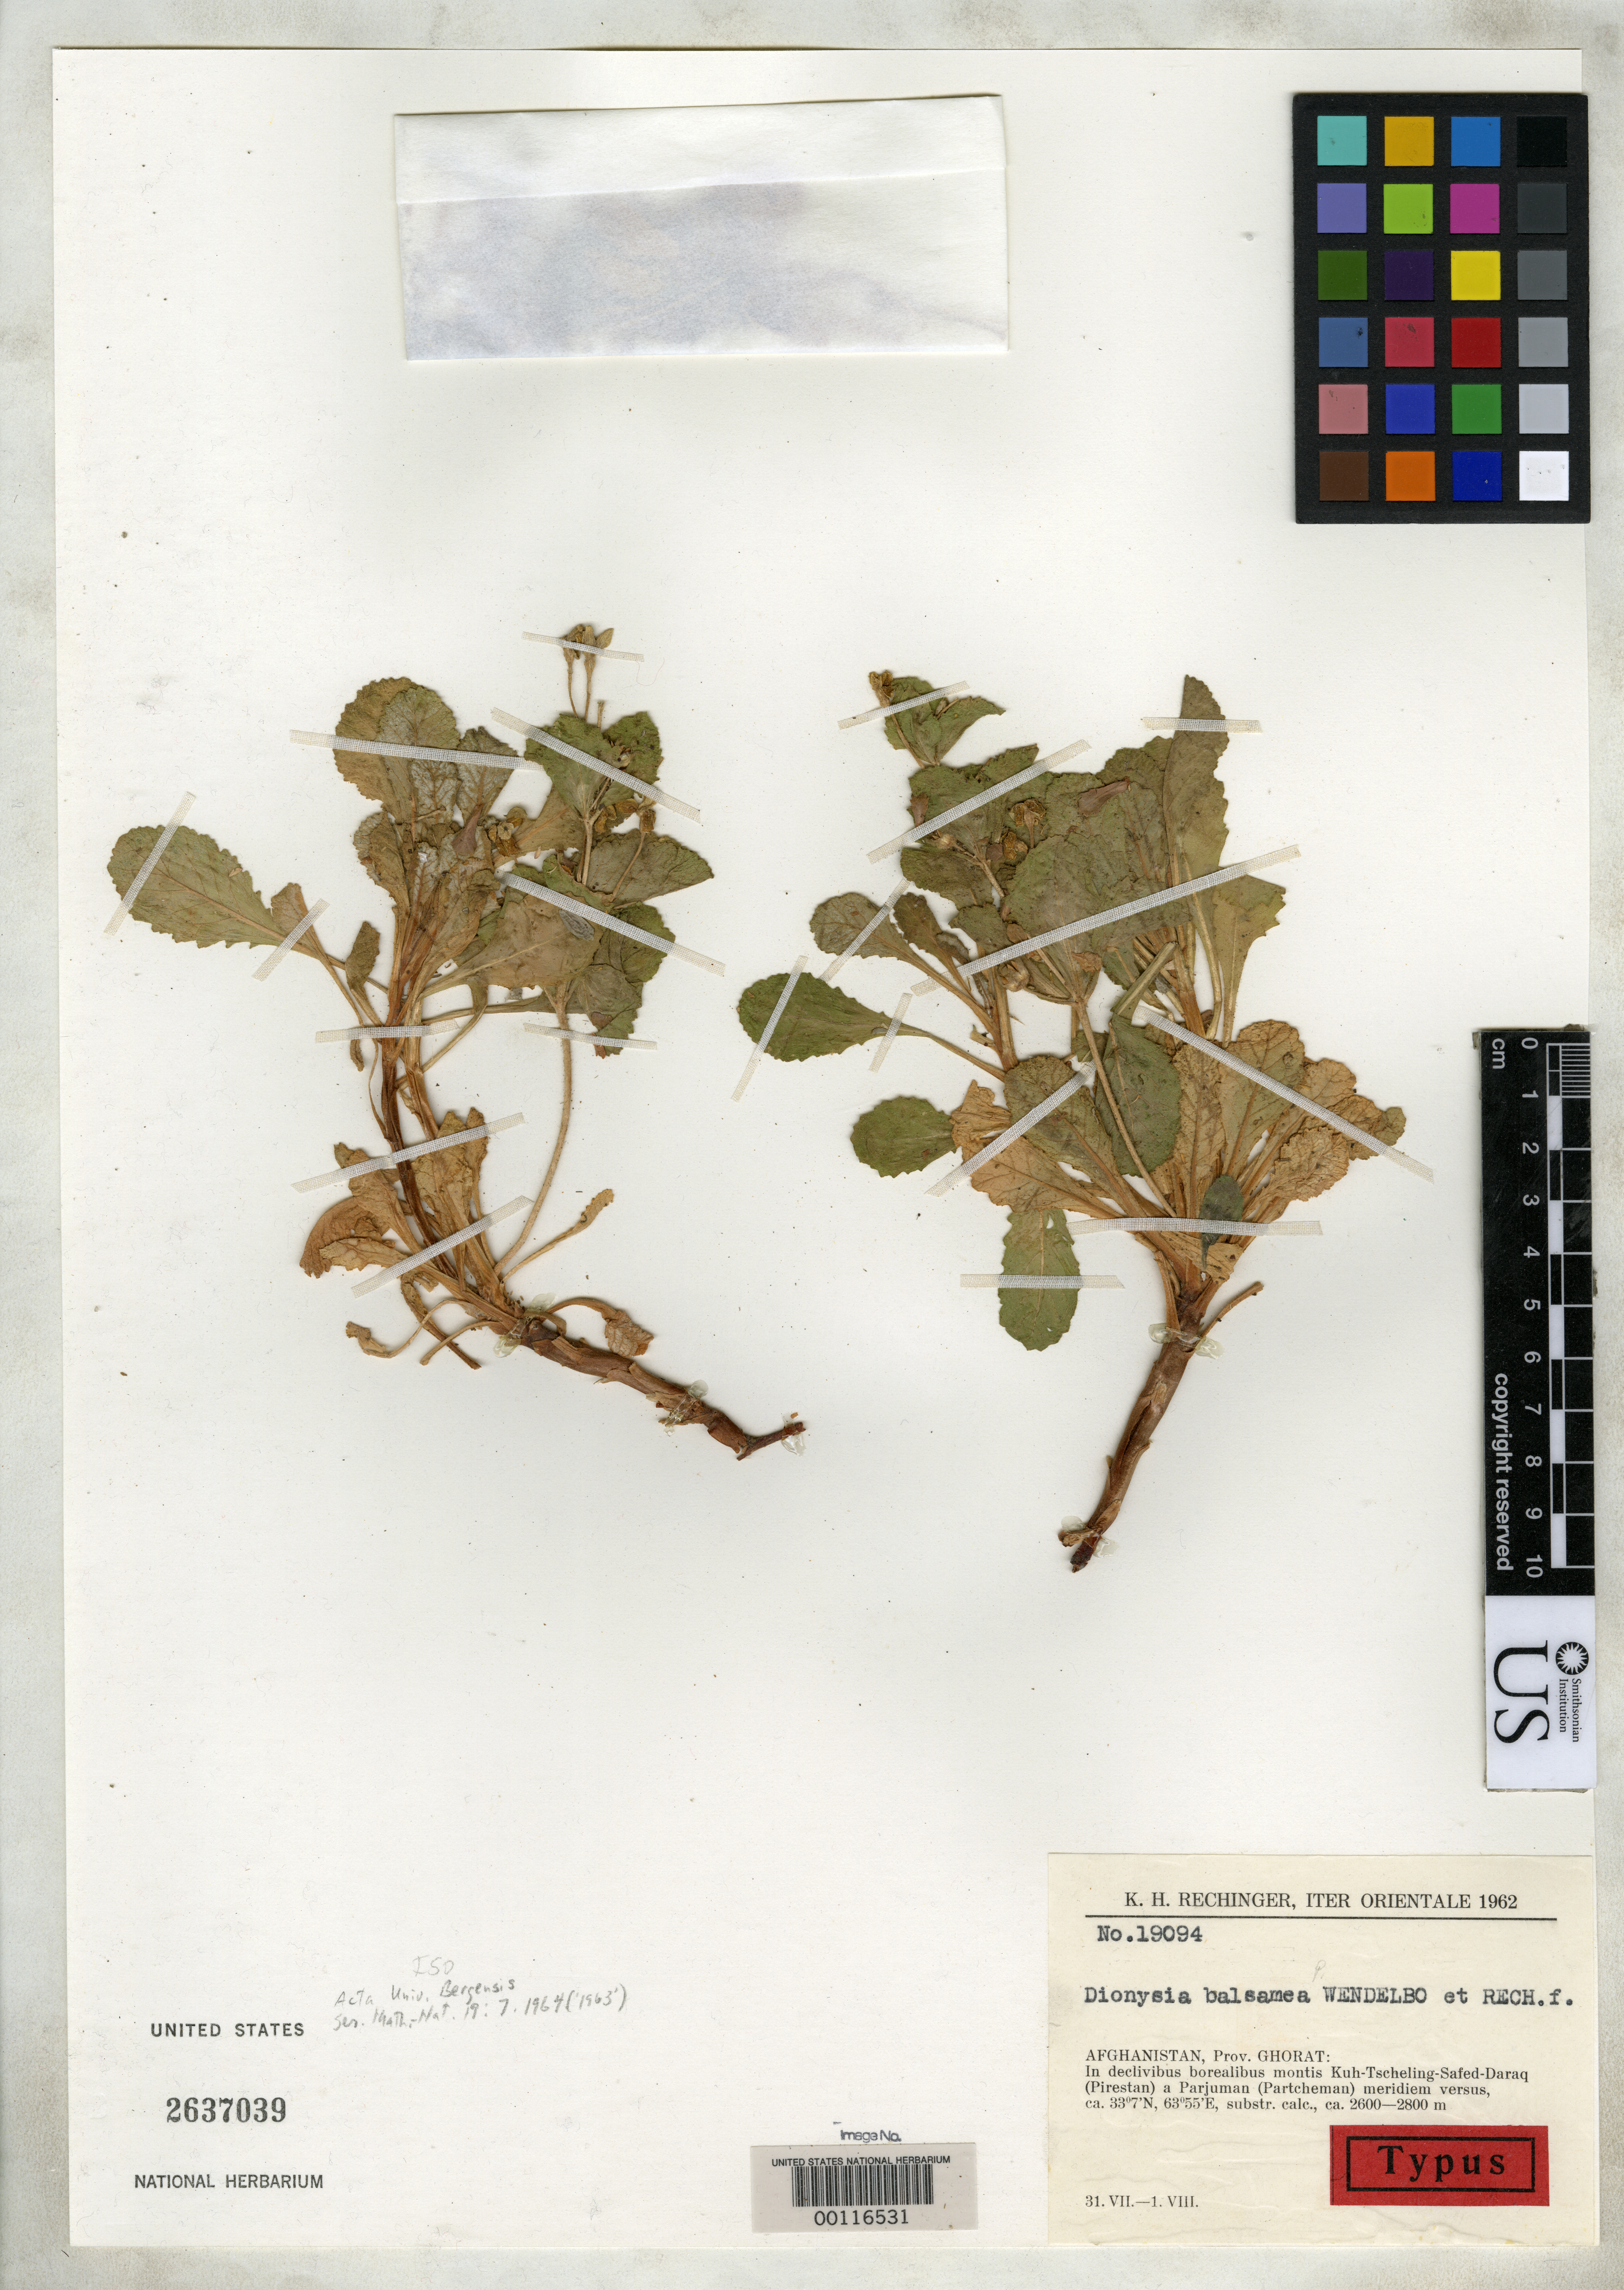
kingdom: Plantae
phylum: Tracheophyta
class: Magnoliopsida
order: Ericales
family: Primulaceae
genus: Dionysia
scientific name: Dionysia balsamea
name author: Wendelbo & Rech.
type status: Isotype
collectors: K. H. Rechinger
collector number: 19094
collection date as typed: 31 Jul 1962 to 01 Aug 1962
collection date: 1962-07-31/1962-08-01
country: Afghanistan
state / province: Ghor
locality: Mt. Kuh-Tscheling-Safed-Daraq (Pirestan).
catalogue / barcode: US 2637039